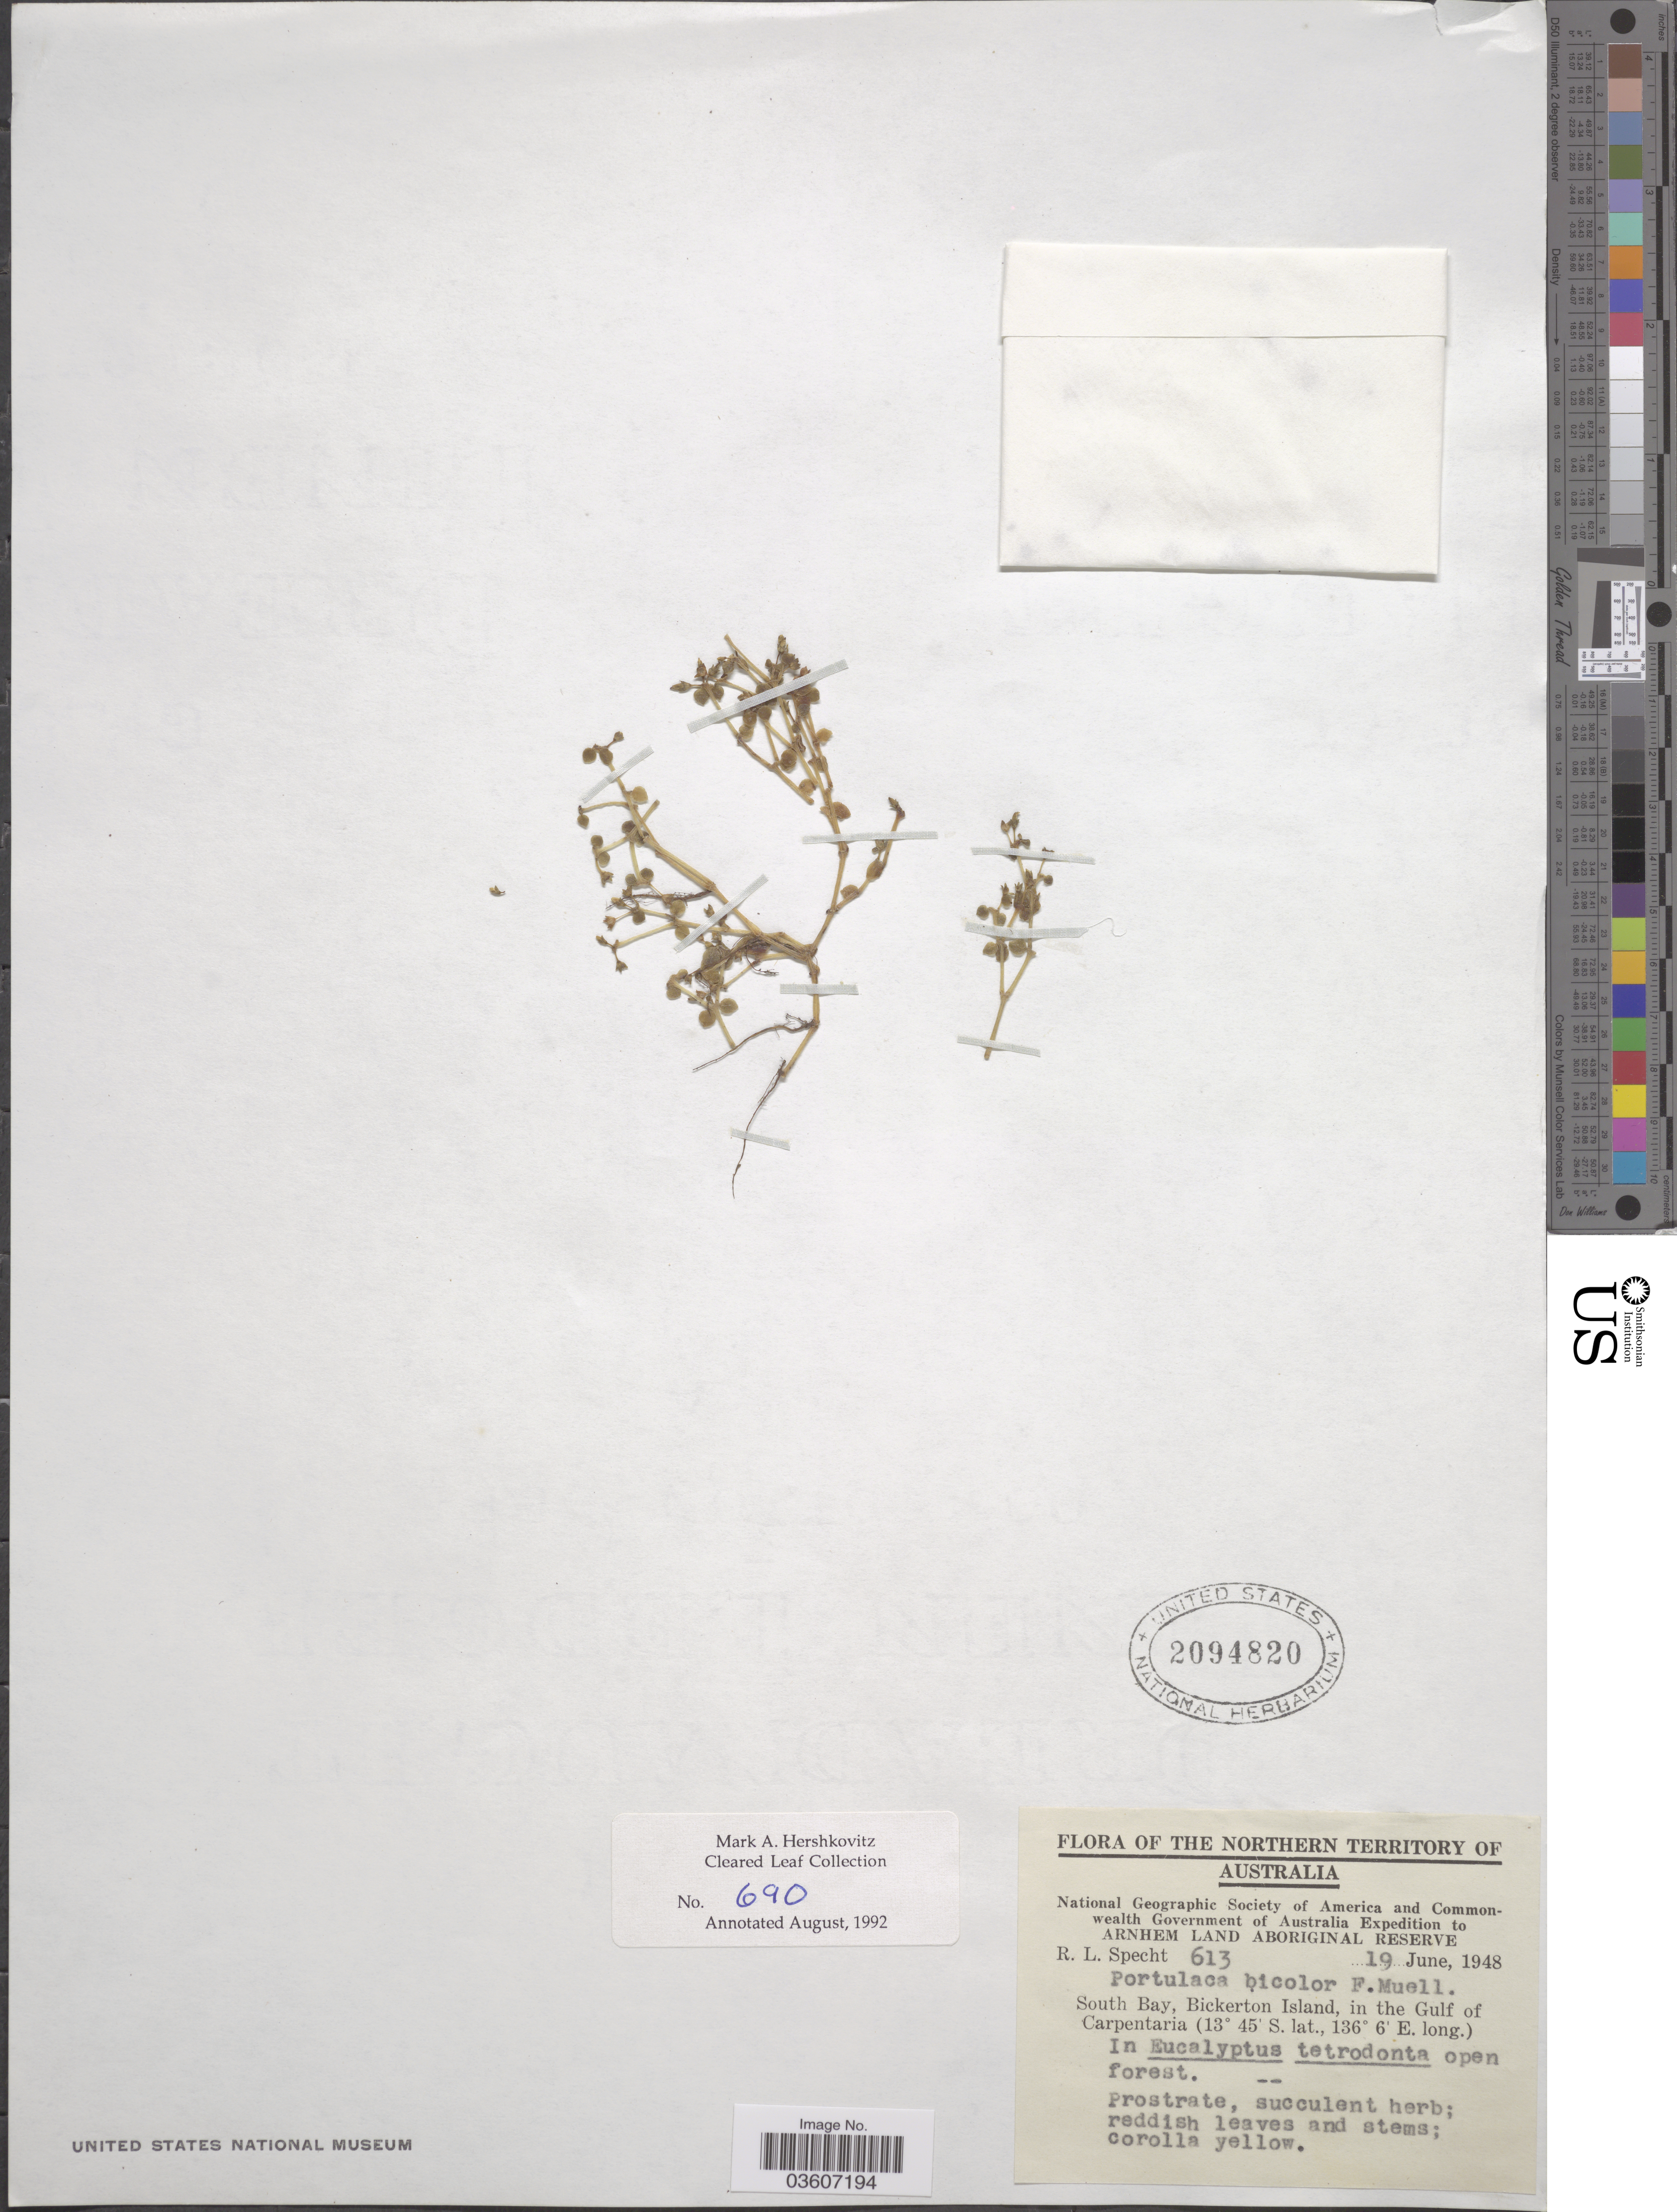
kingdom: Plantae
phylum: Tracheophyta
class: Magnoliopsida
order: Caryophyllales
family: Portulacaceae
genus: Portulaca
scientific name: Portulaca bicolor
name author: F. Muell.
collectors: R. L. Specht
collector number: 613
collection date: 1948-06-19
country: Australia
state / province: Northern Territory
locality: Arnhem Land Aboriginal Reserve. South Bay, Bickerton Island, in the Gulf of Carpentaria.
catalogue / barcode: US 2094820